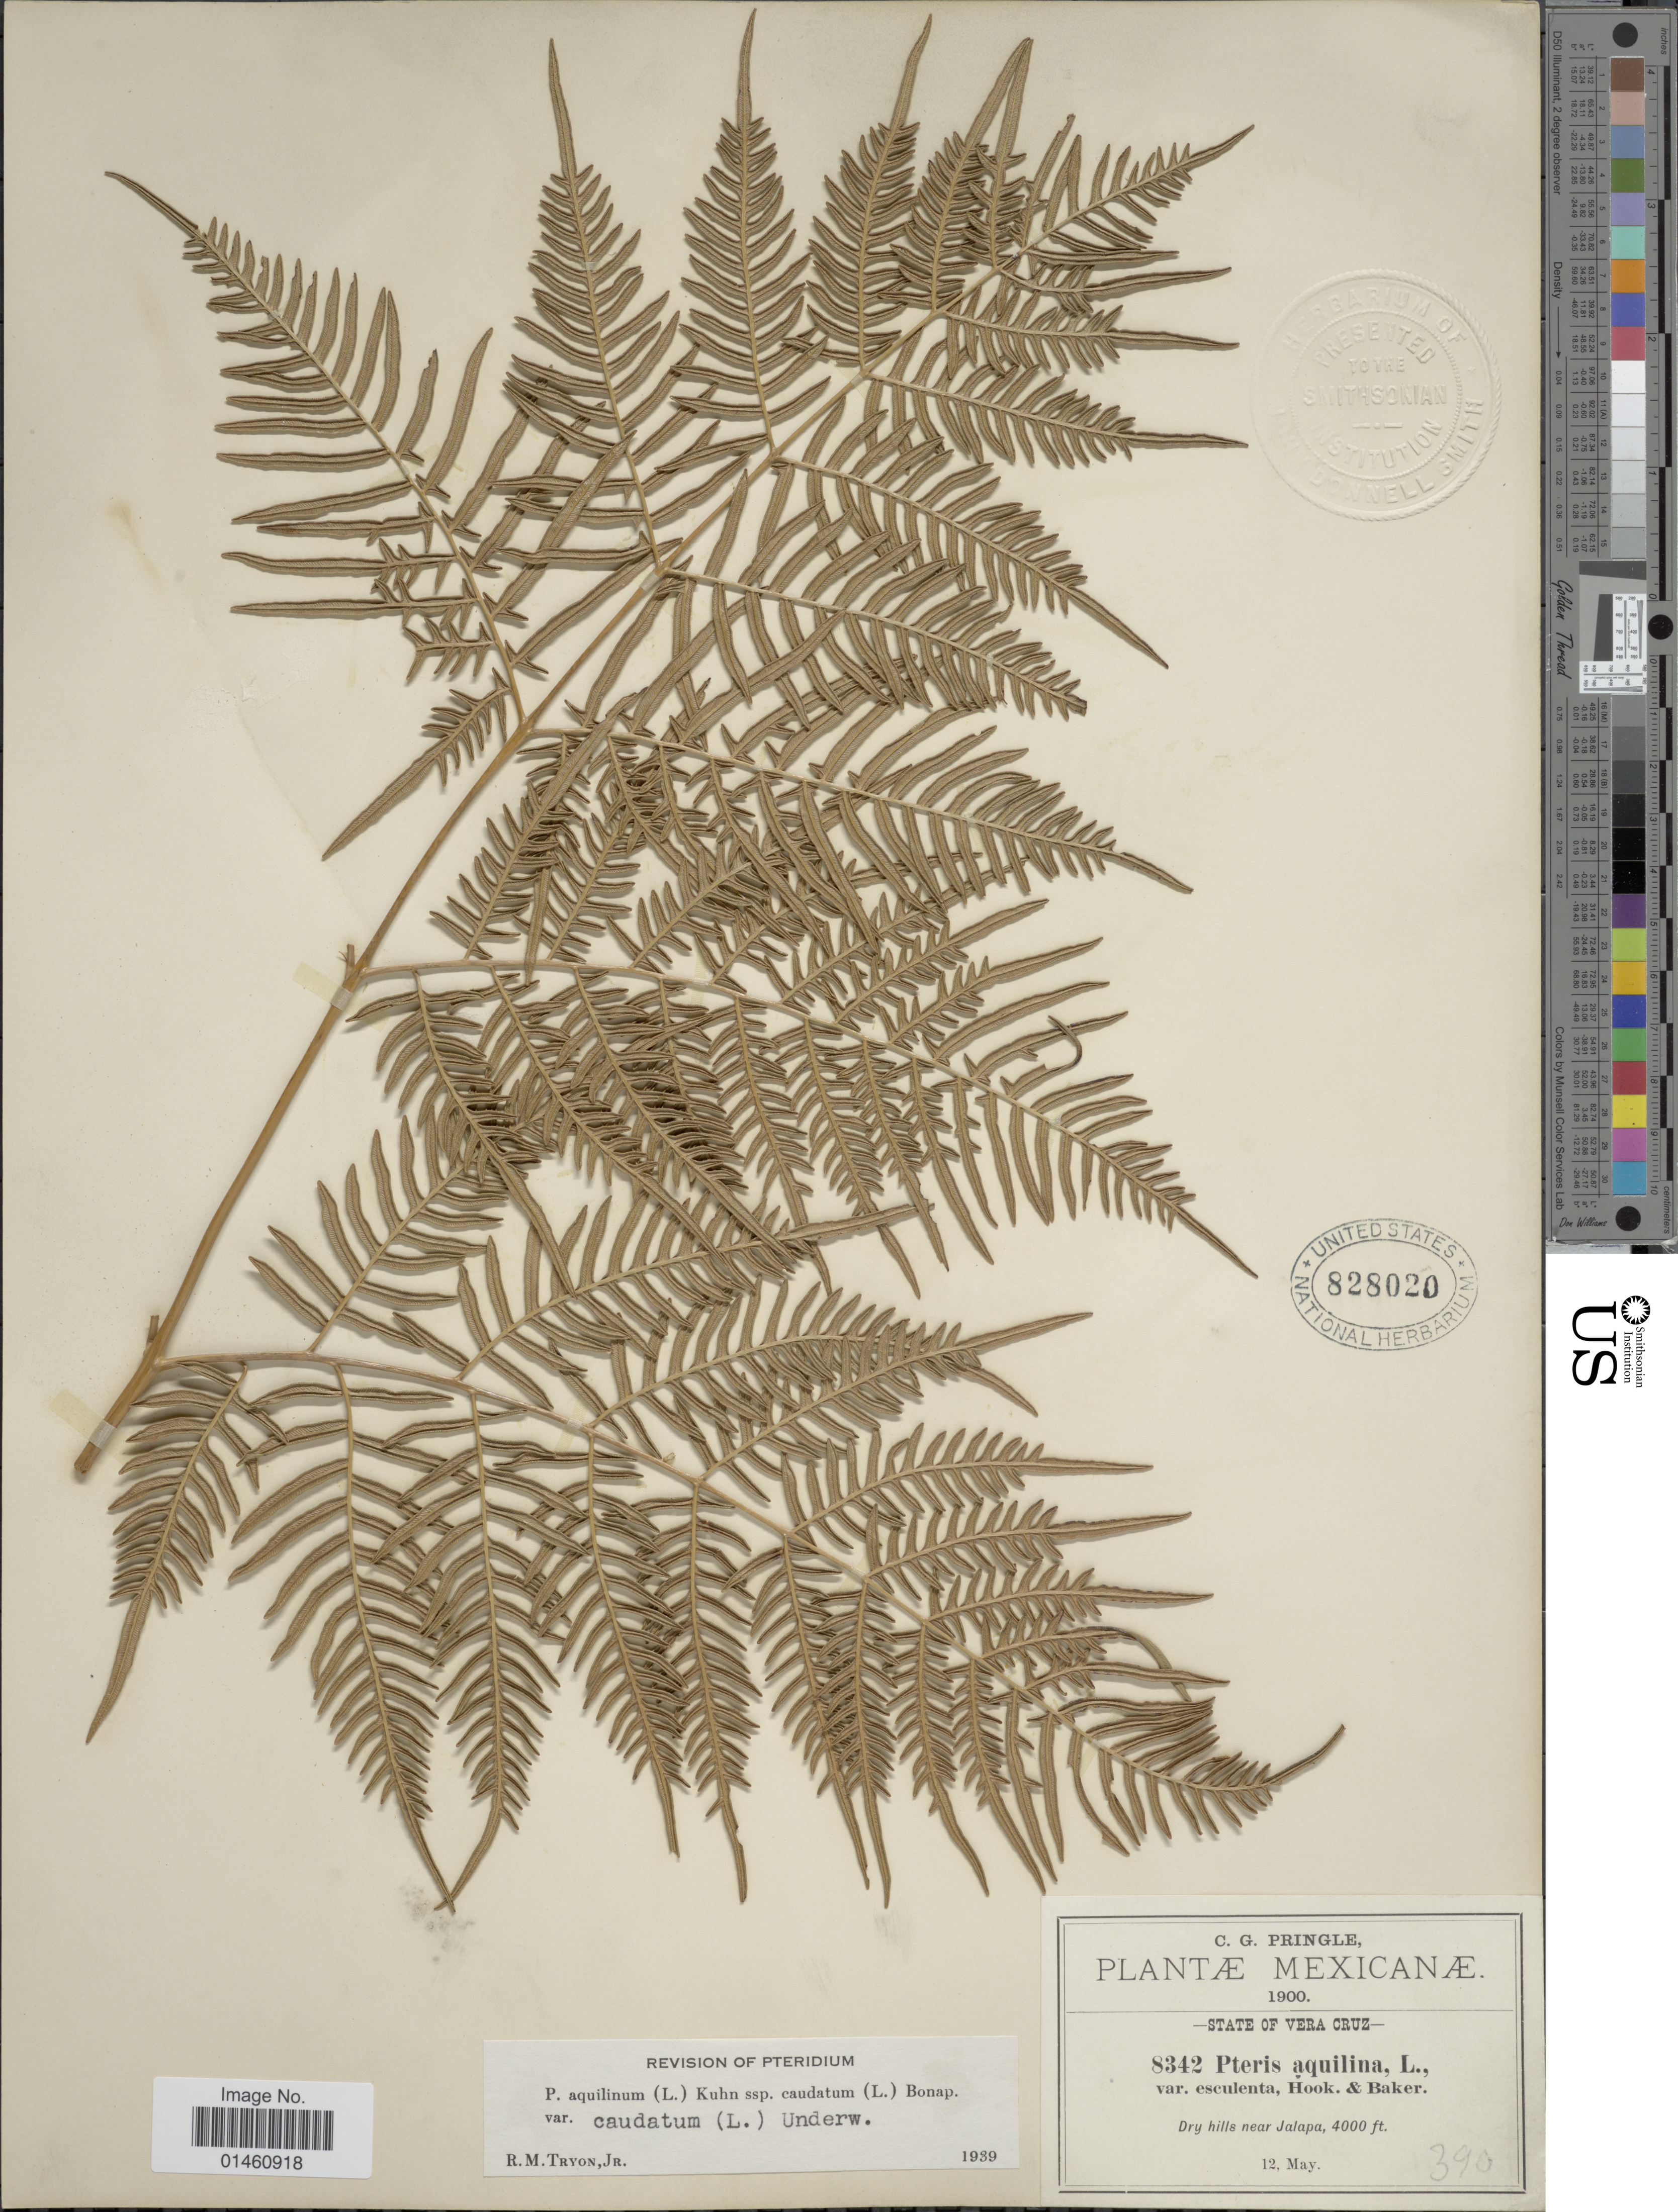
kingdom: Plantae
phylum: Tracheophyta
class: Polypodiopsida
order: Polypodiales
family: Dennstaedtiaceae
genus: Pteridium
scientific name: Pteridium caudatum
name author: (L.) Maxon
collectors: C. G. Pringle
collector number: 8342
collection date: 1900-05-12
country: Mexico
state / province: Veracruz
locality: Vera Cruz, dry hills near Jalapa.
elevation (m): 1219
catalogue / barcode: US 828020